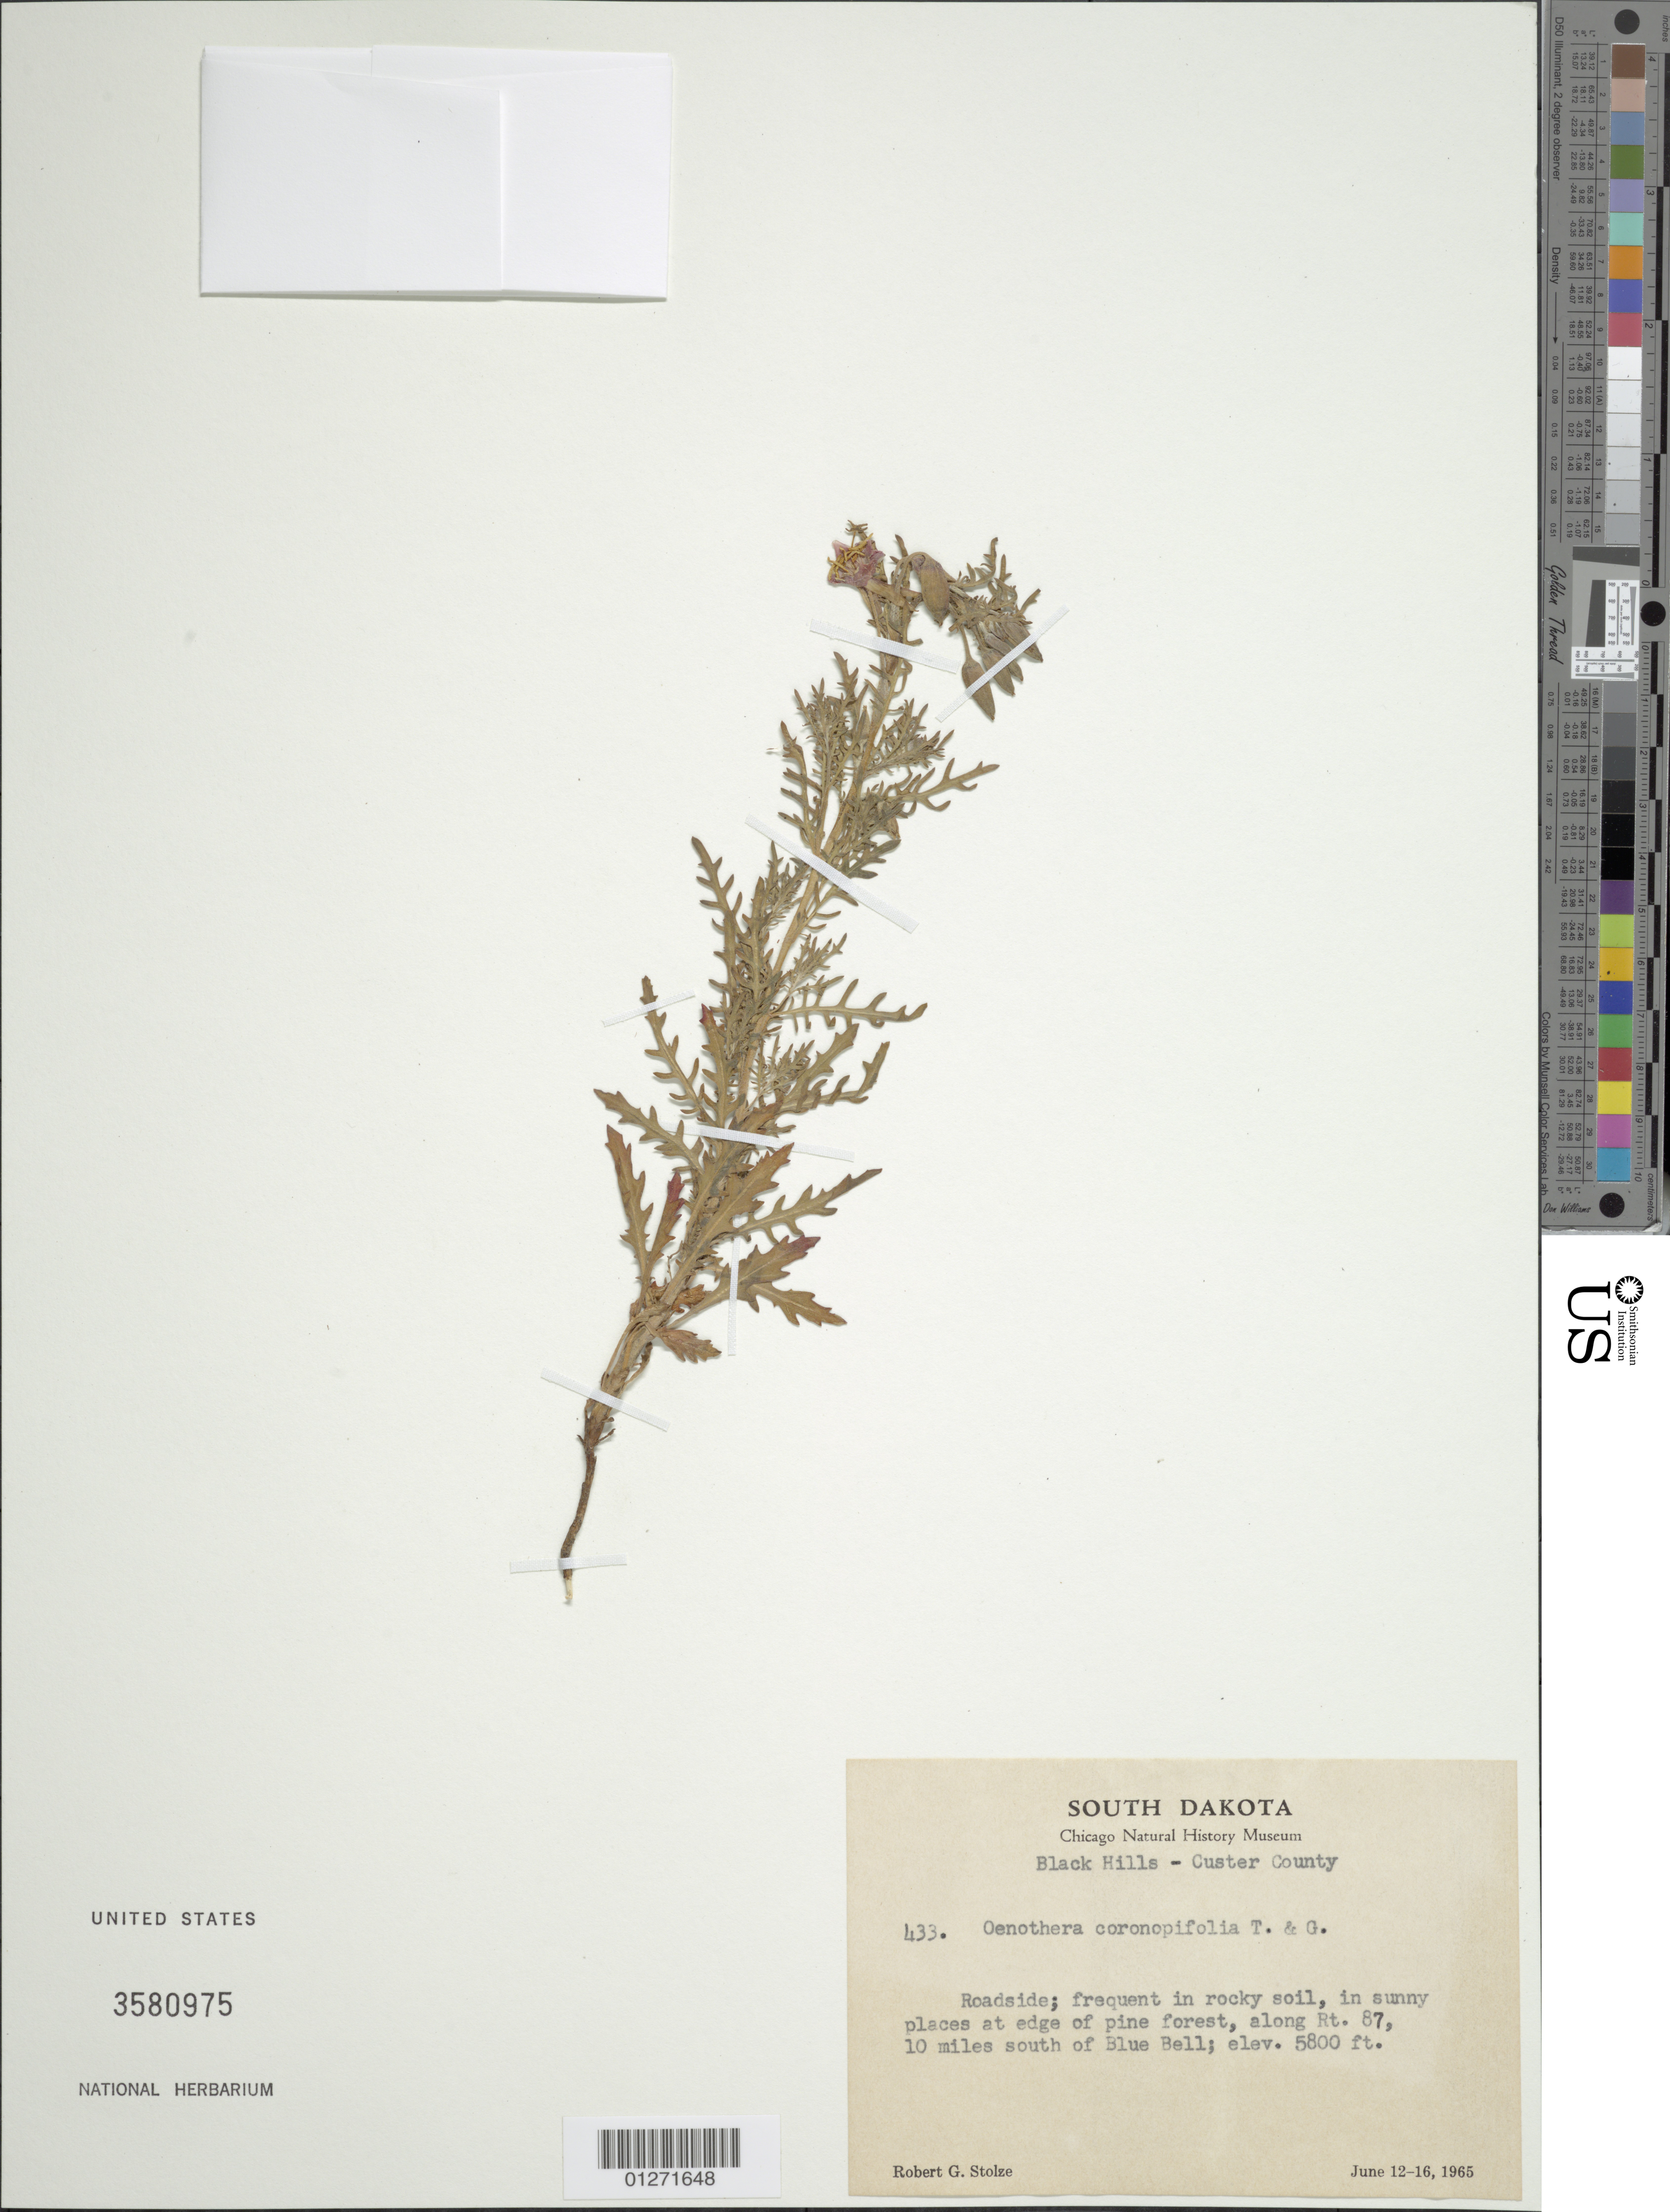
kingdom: Plantae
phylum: Tracheophyta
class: Magnoliopsida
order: Myrtales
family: Onagraceae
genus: Oenothera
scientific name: Oenothera coronopifolia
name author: Torr. & A. Gray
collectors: R. G. Stolze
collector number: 433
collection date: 1965-06-12/1965-06-16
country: United States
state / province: South Dakota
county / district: Custer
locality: Black Hills, along Rt. 87, 10 miles S of Blue Bell.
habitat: Rocky soil.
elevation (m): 1768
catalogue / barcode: US 3580975